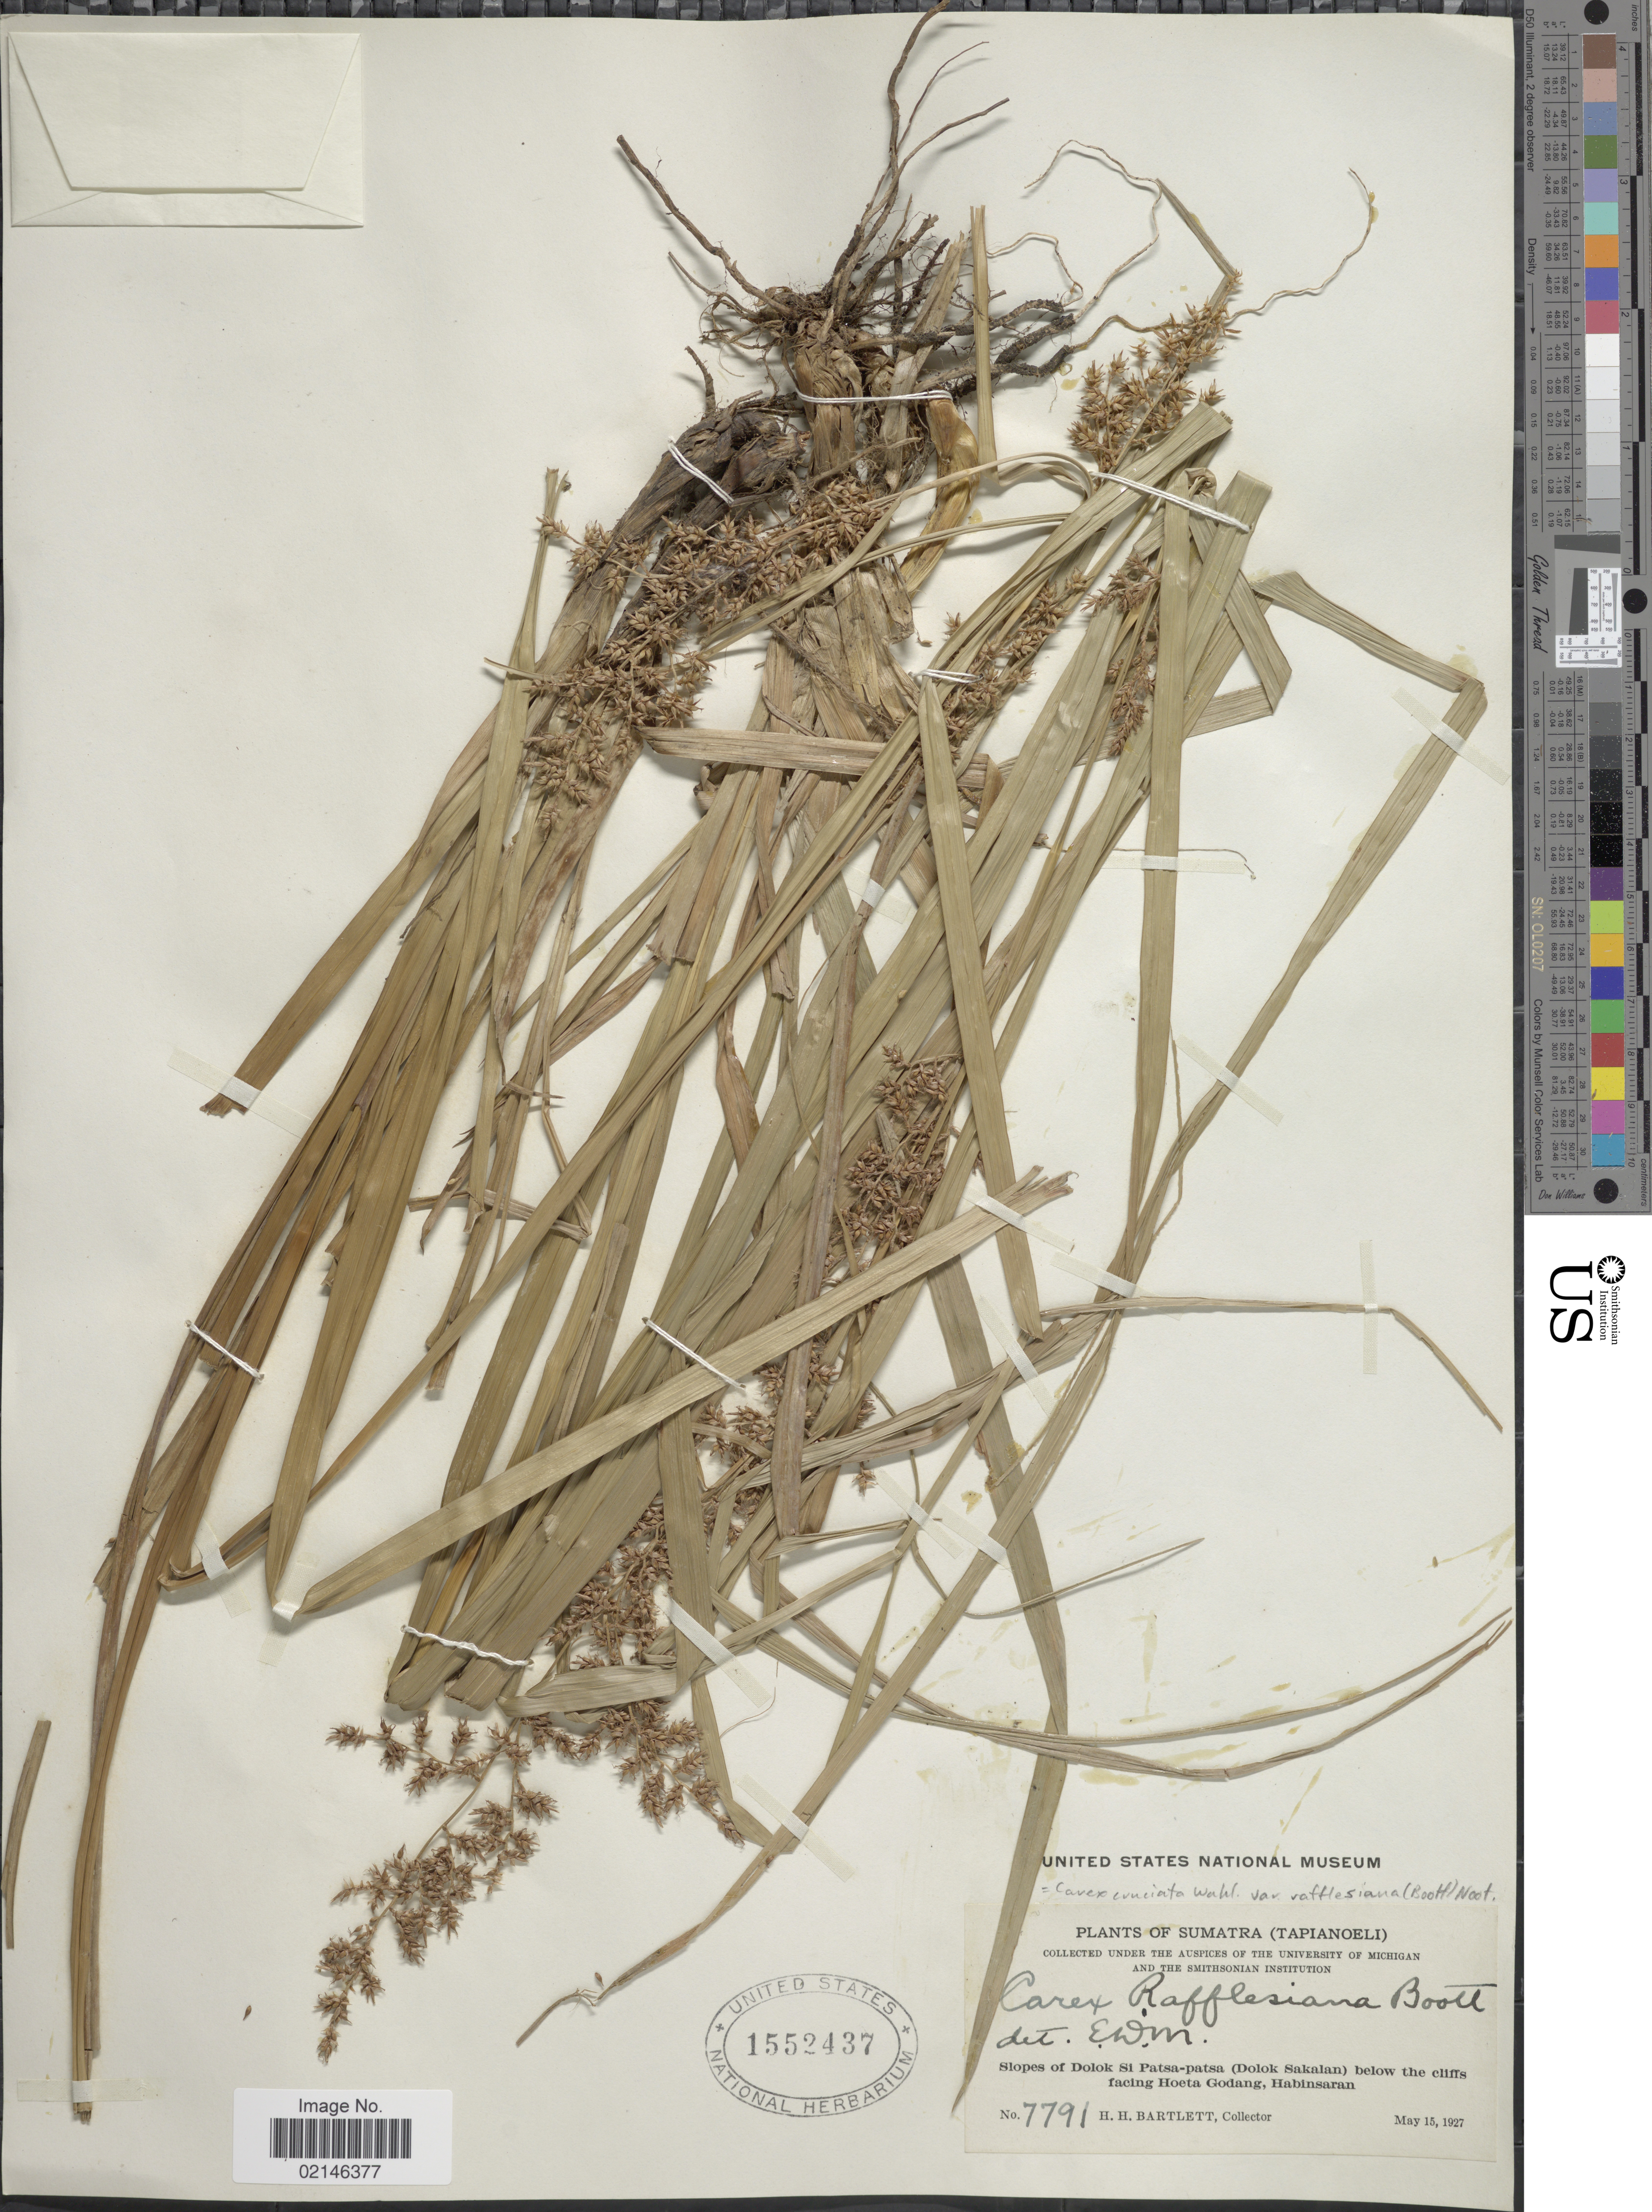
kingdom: Plantae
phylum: Tracheophyta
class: Liliopsida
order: Poales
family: Cyperaceae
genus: Carex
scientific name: Carex rafflesiana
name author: Boott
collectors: H. H. Bartlett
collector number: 7791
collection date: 1927-05-15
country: Indonesia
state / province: Sumatra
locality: (Tapianoeli) Slopes of Dolok Si Patsa-patsa (Dolok Sakalan) below the cliffs facing Hoeta Godang, Habinsaran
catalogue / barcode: US 1552437